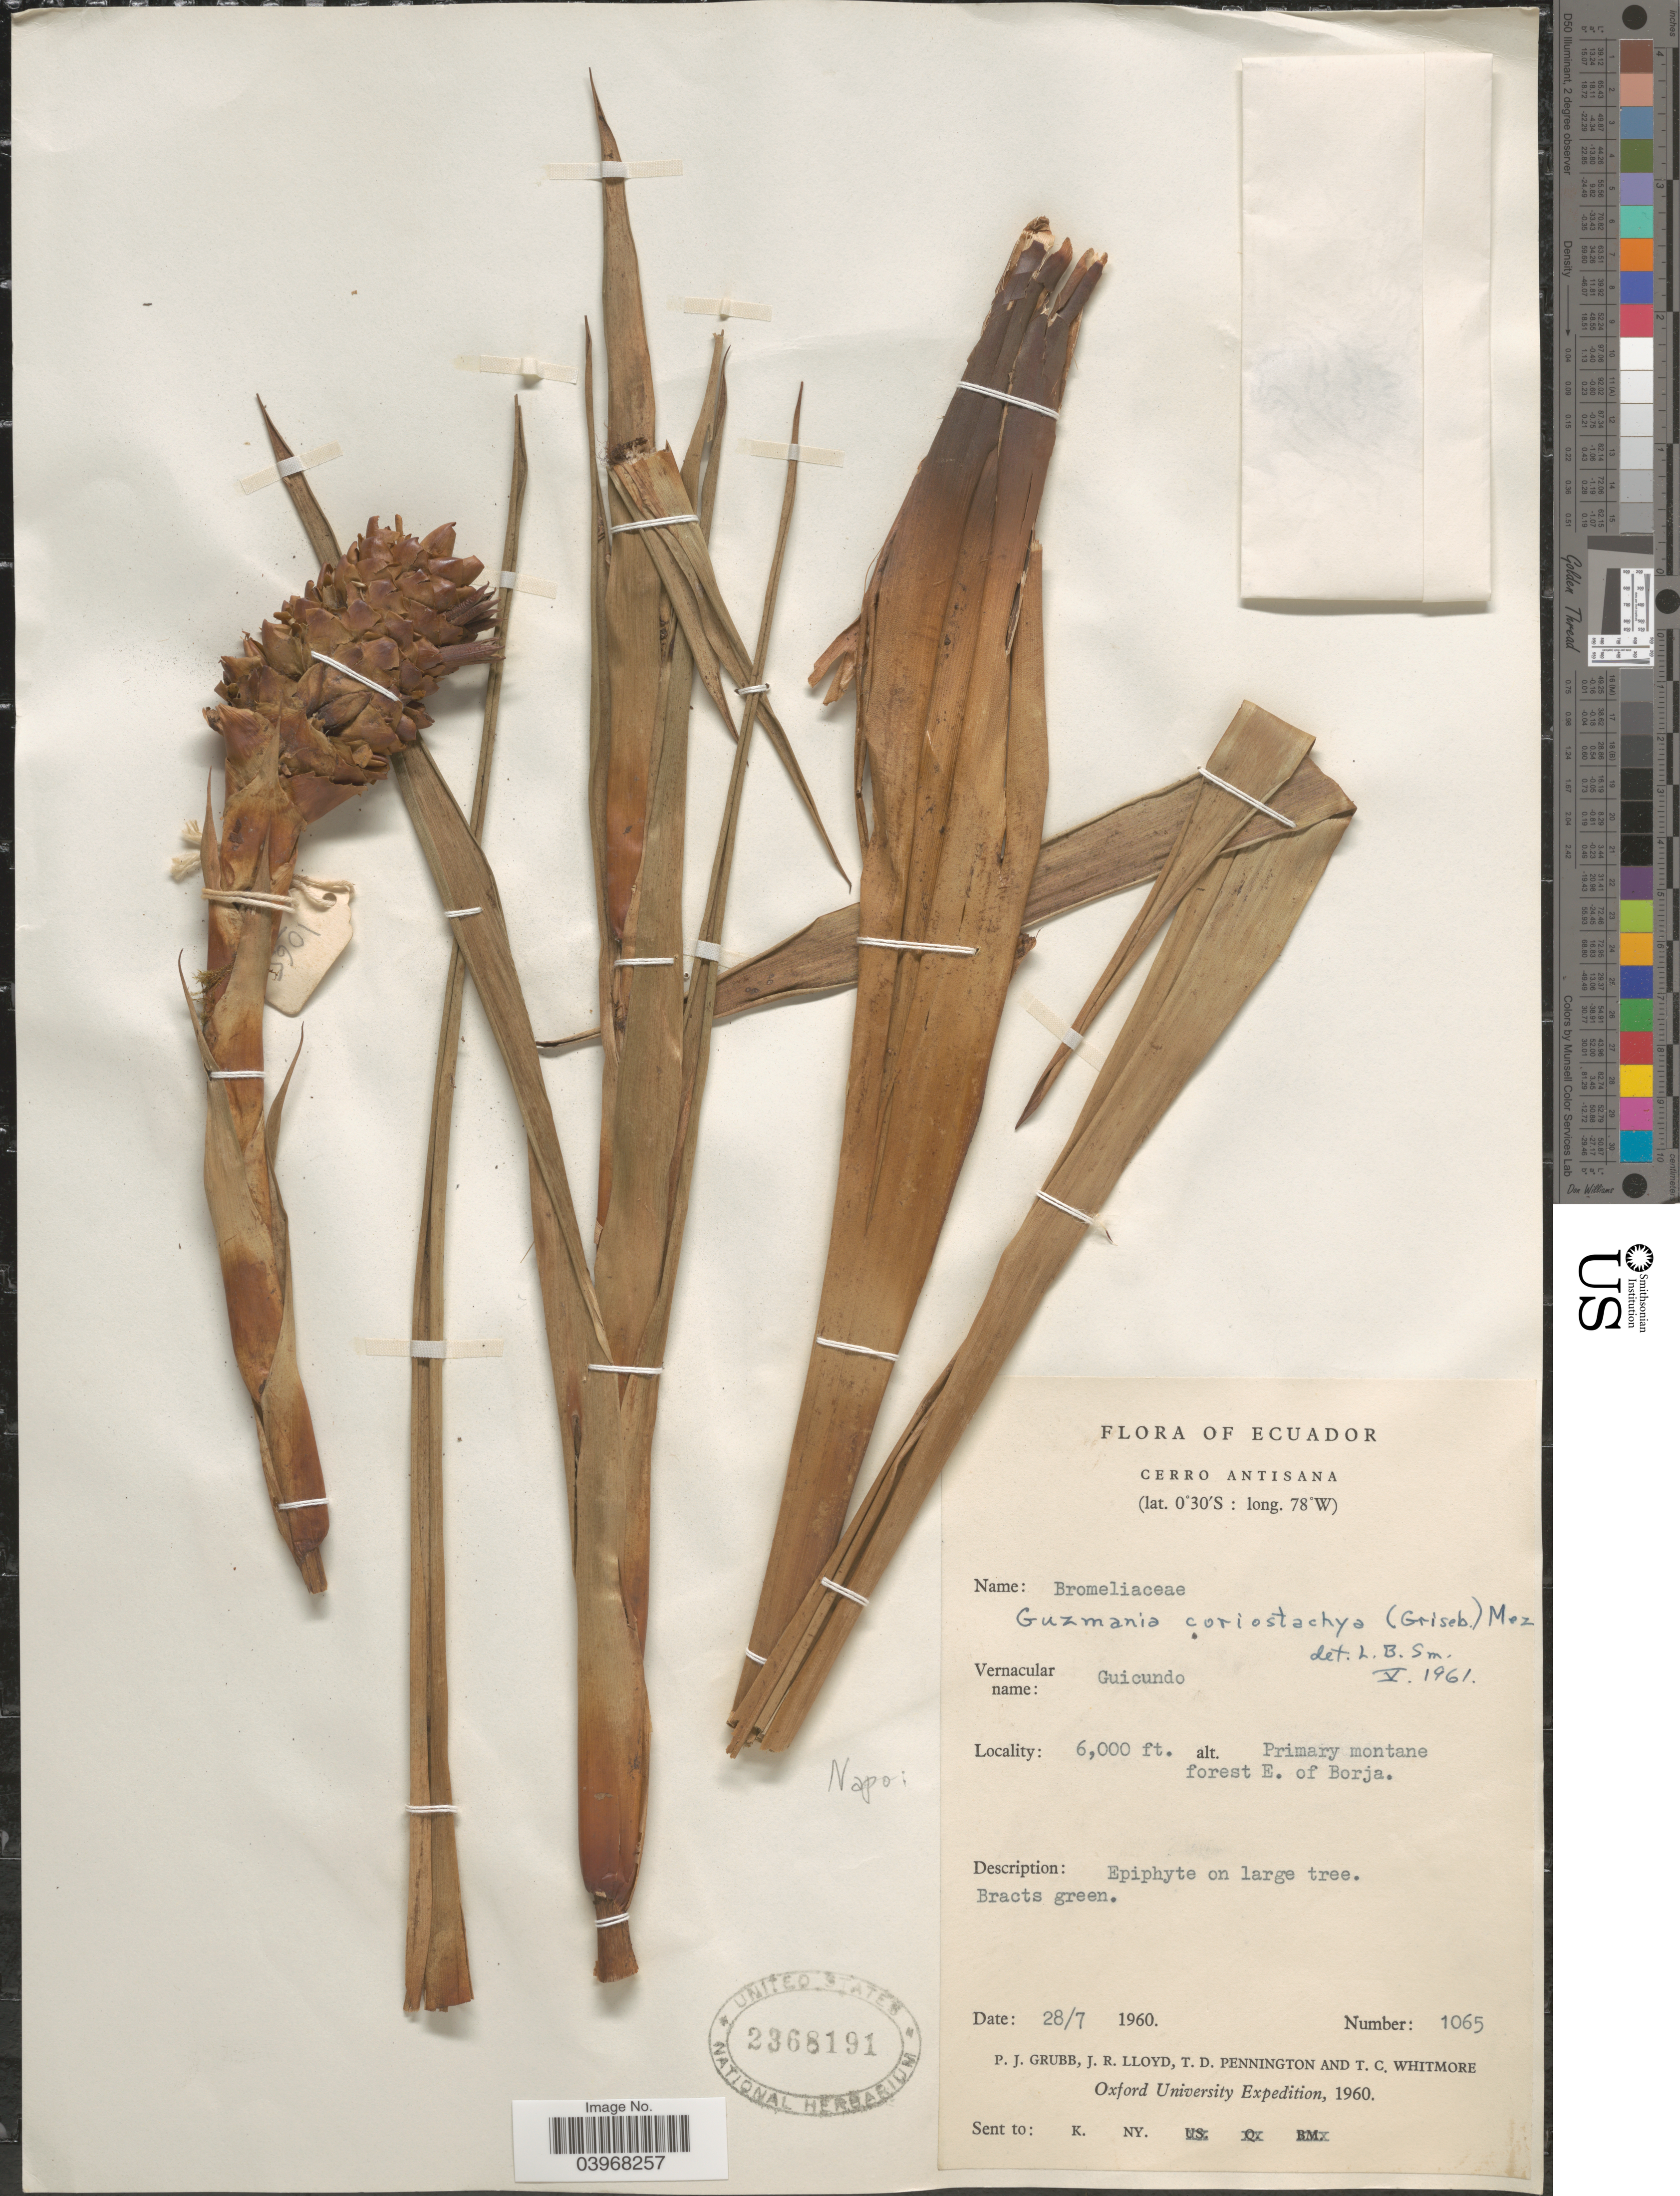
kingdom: Plantae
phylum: Tracheophyta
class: Liliopsida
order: Poales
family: Bromeliaceae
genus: Guzmania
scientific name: Guzmania coriostachya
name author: (Griseb.) Mez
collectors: P. J. Grubb, J. R. Lloyd, T. D. Pennington & T. C. Whitmore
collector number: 1065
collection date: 1960-07-28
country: Ecuador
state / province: Napo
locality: Cerro Antisana. Primary montane forest E. of Borja.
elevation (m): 1829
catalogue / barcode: US 2368191